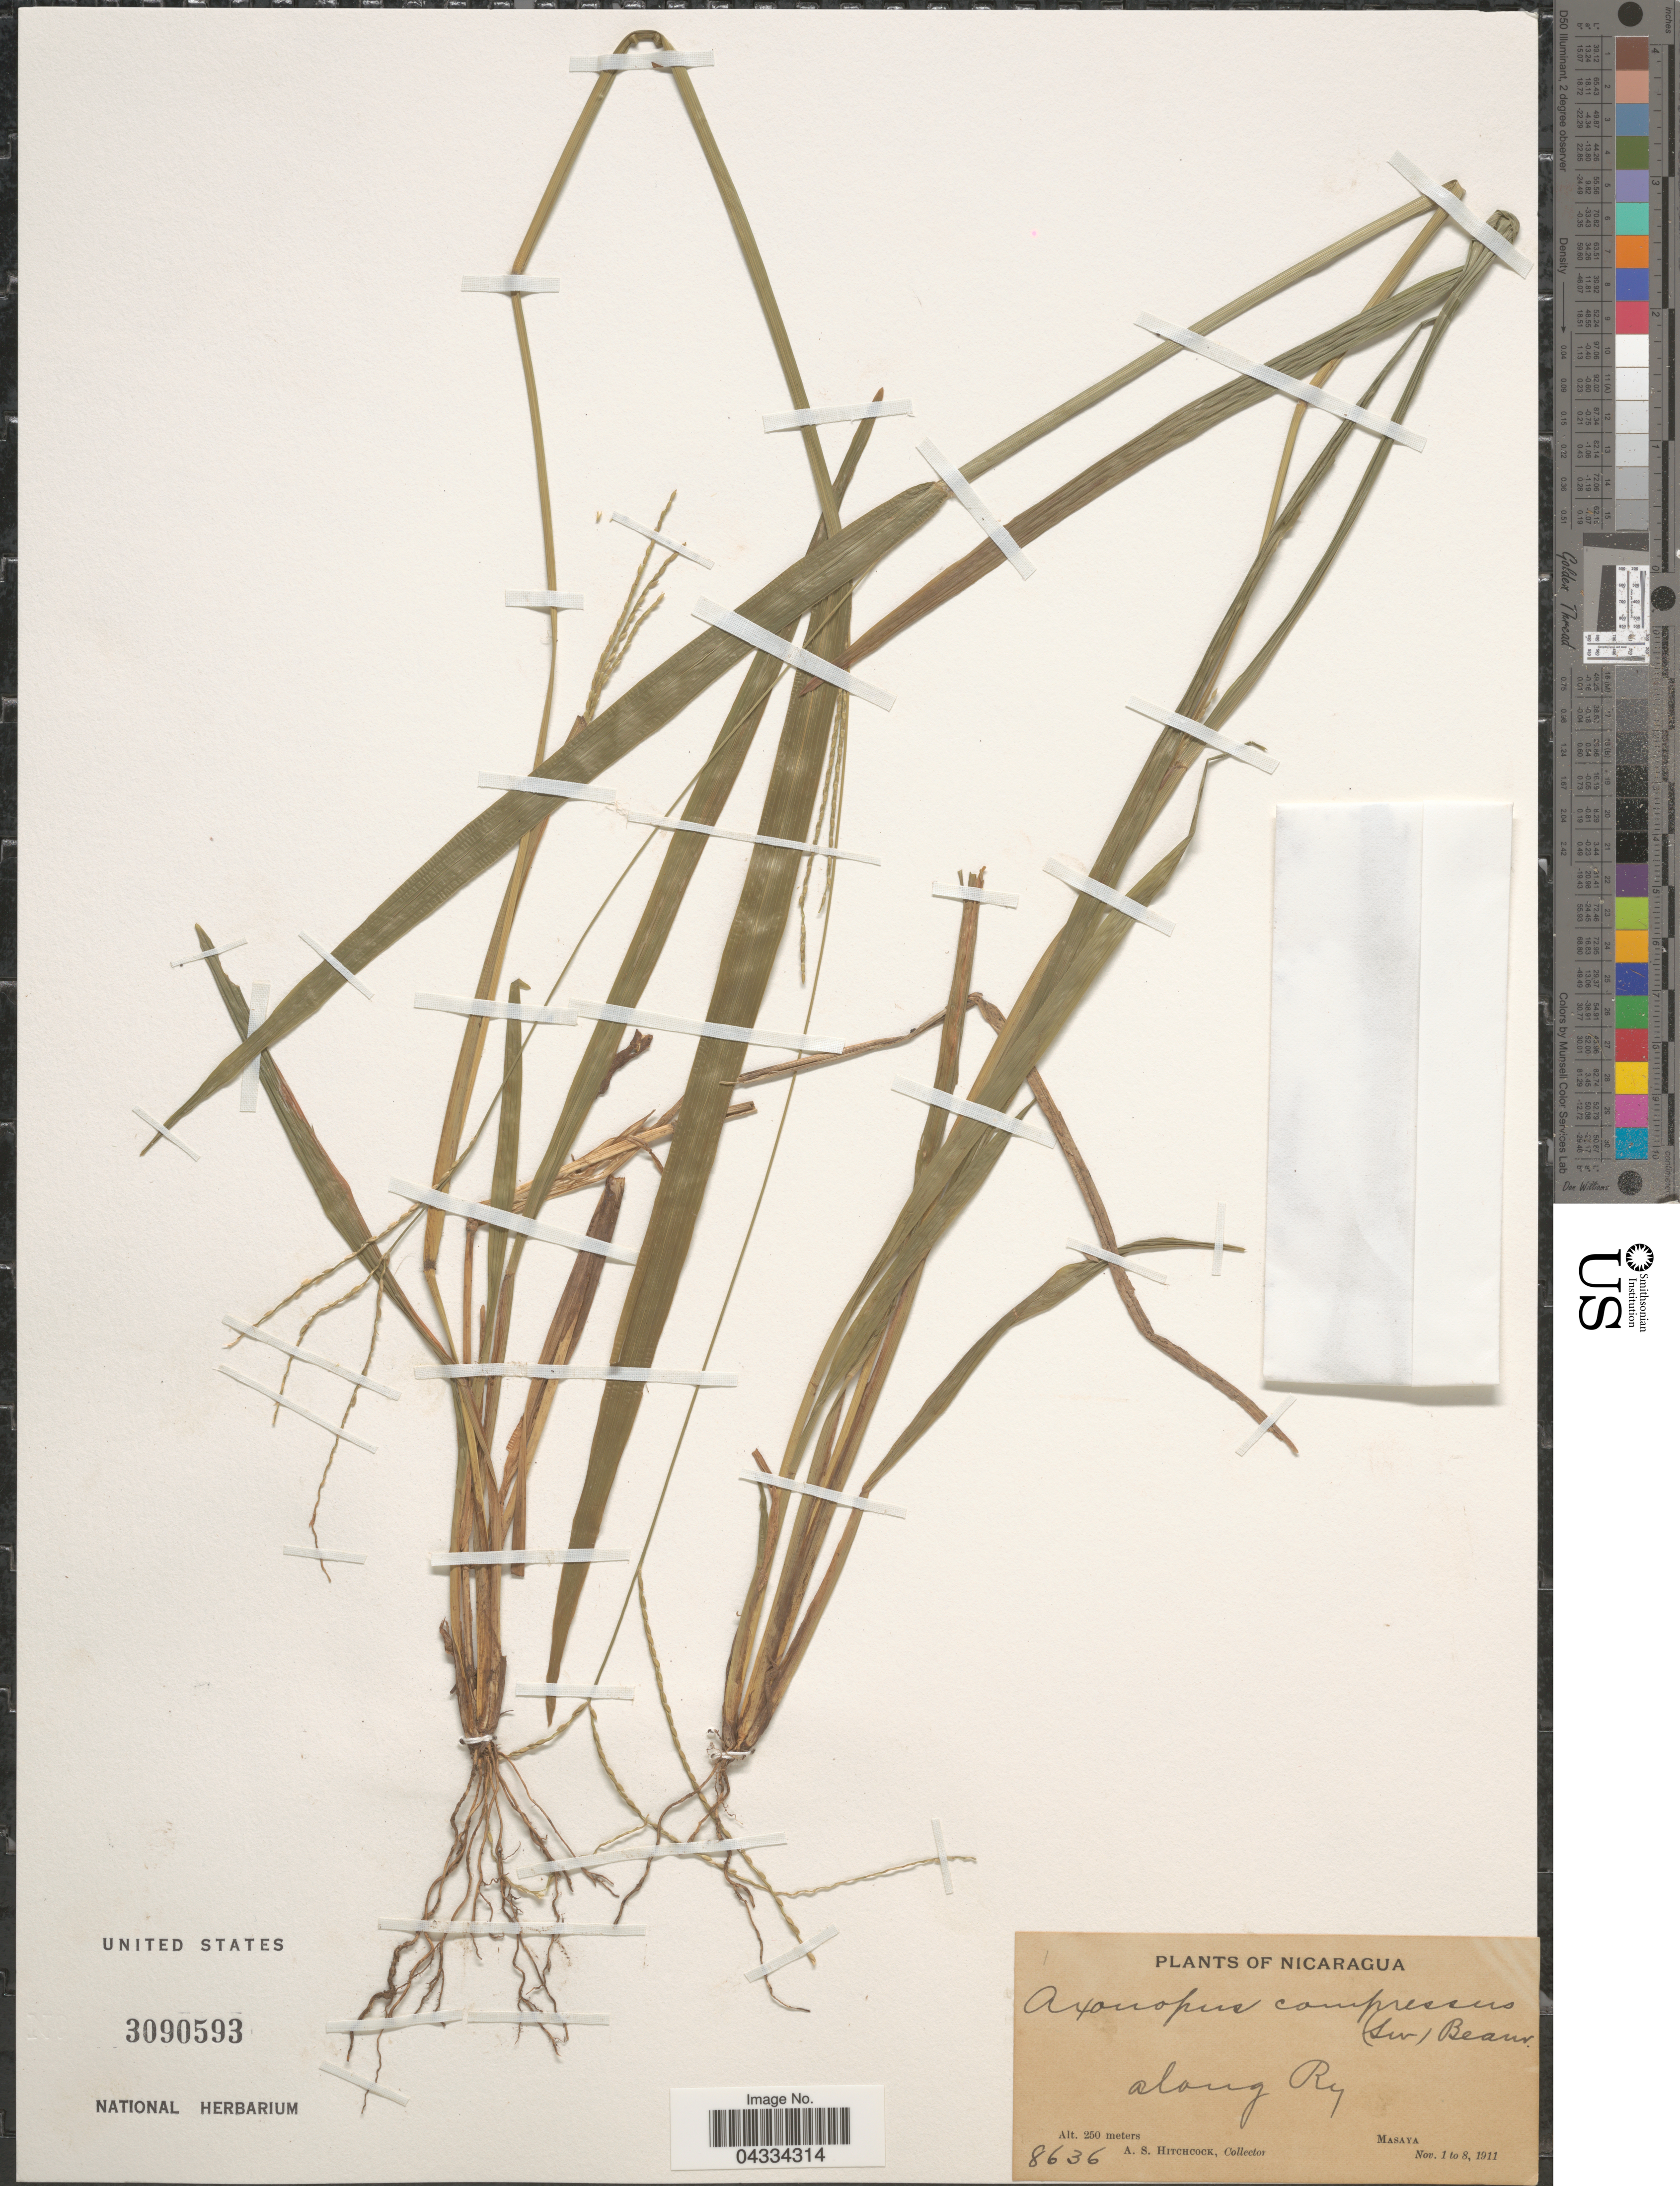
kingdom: Plantae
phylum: Tracheophyta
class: Liliopsida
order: Poales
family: Poaceae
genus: Axonopus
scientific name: Axonopus compressus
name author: (Sw.) P. Beauv.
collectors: A. S. Hitchcock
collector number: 8636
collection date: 1911-11-01/1911-11-08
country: Nicaragua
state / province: Masaya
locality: Along Ry.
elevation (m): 250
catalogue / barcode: US 3090593